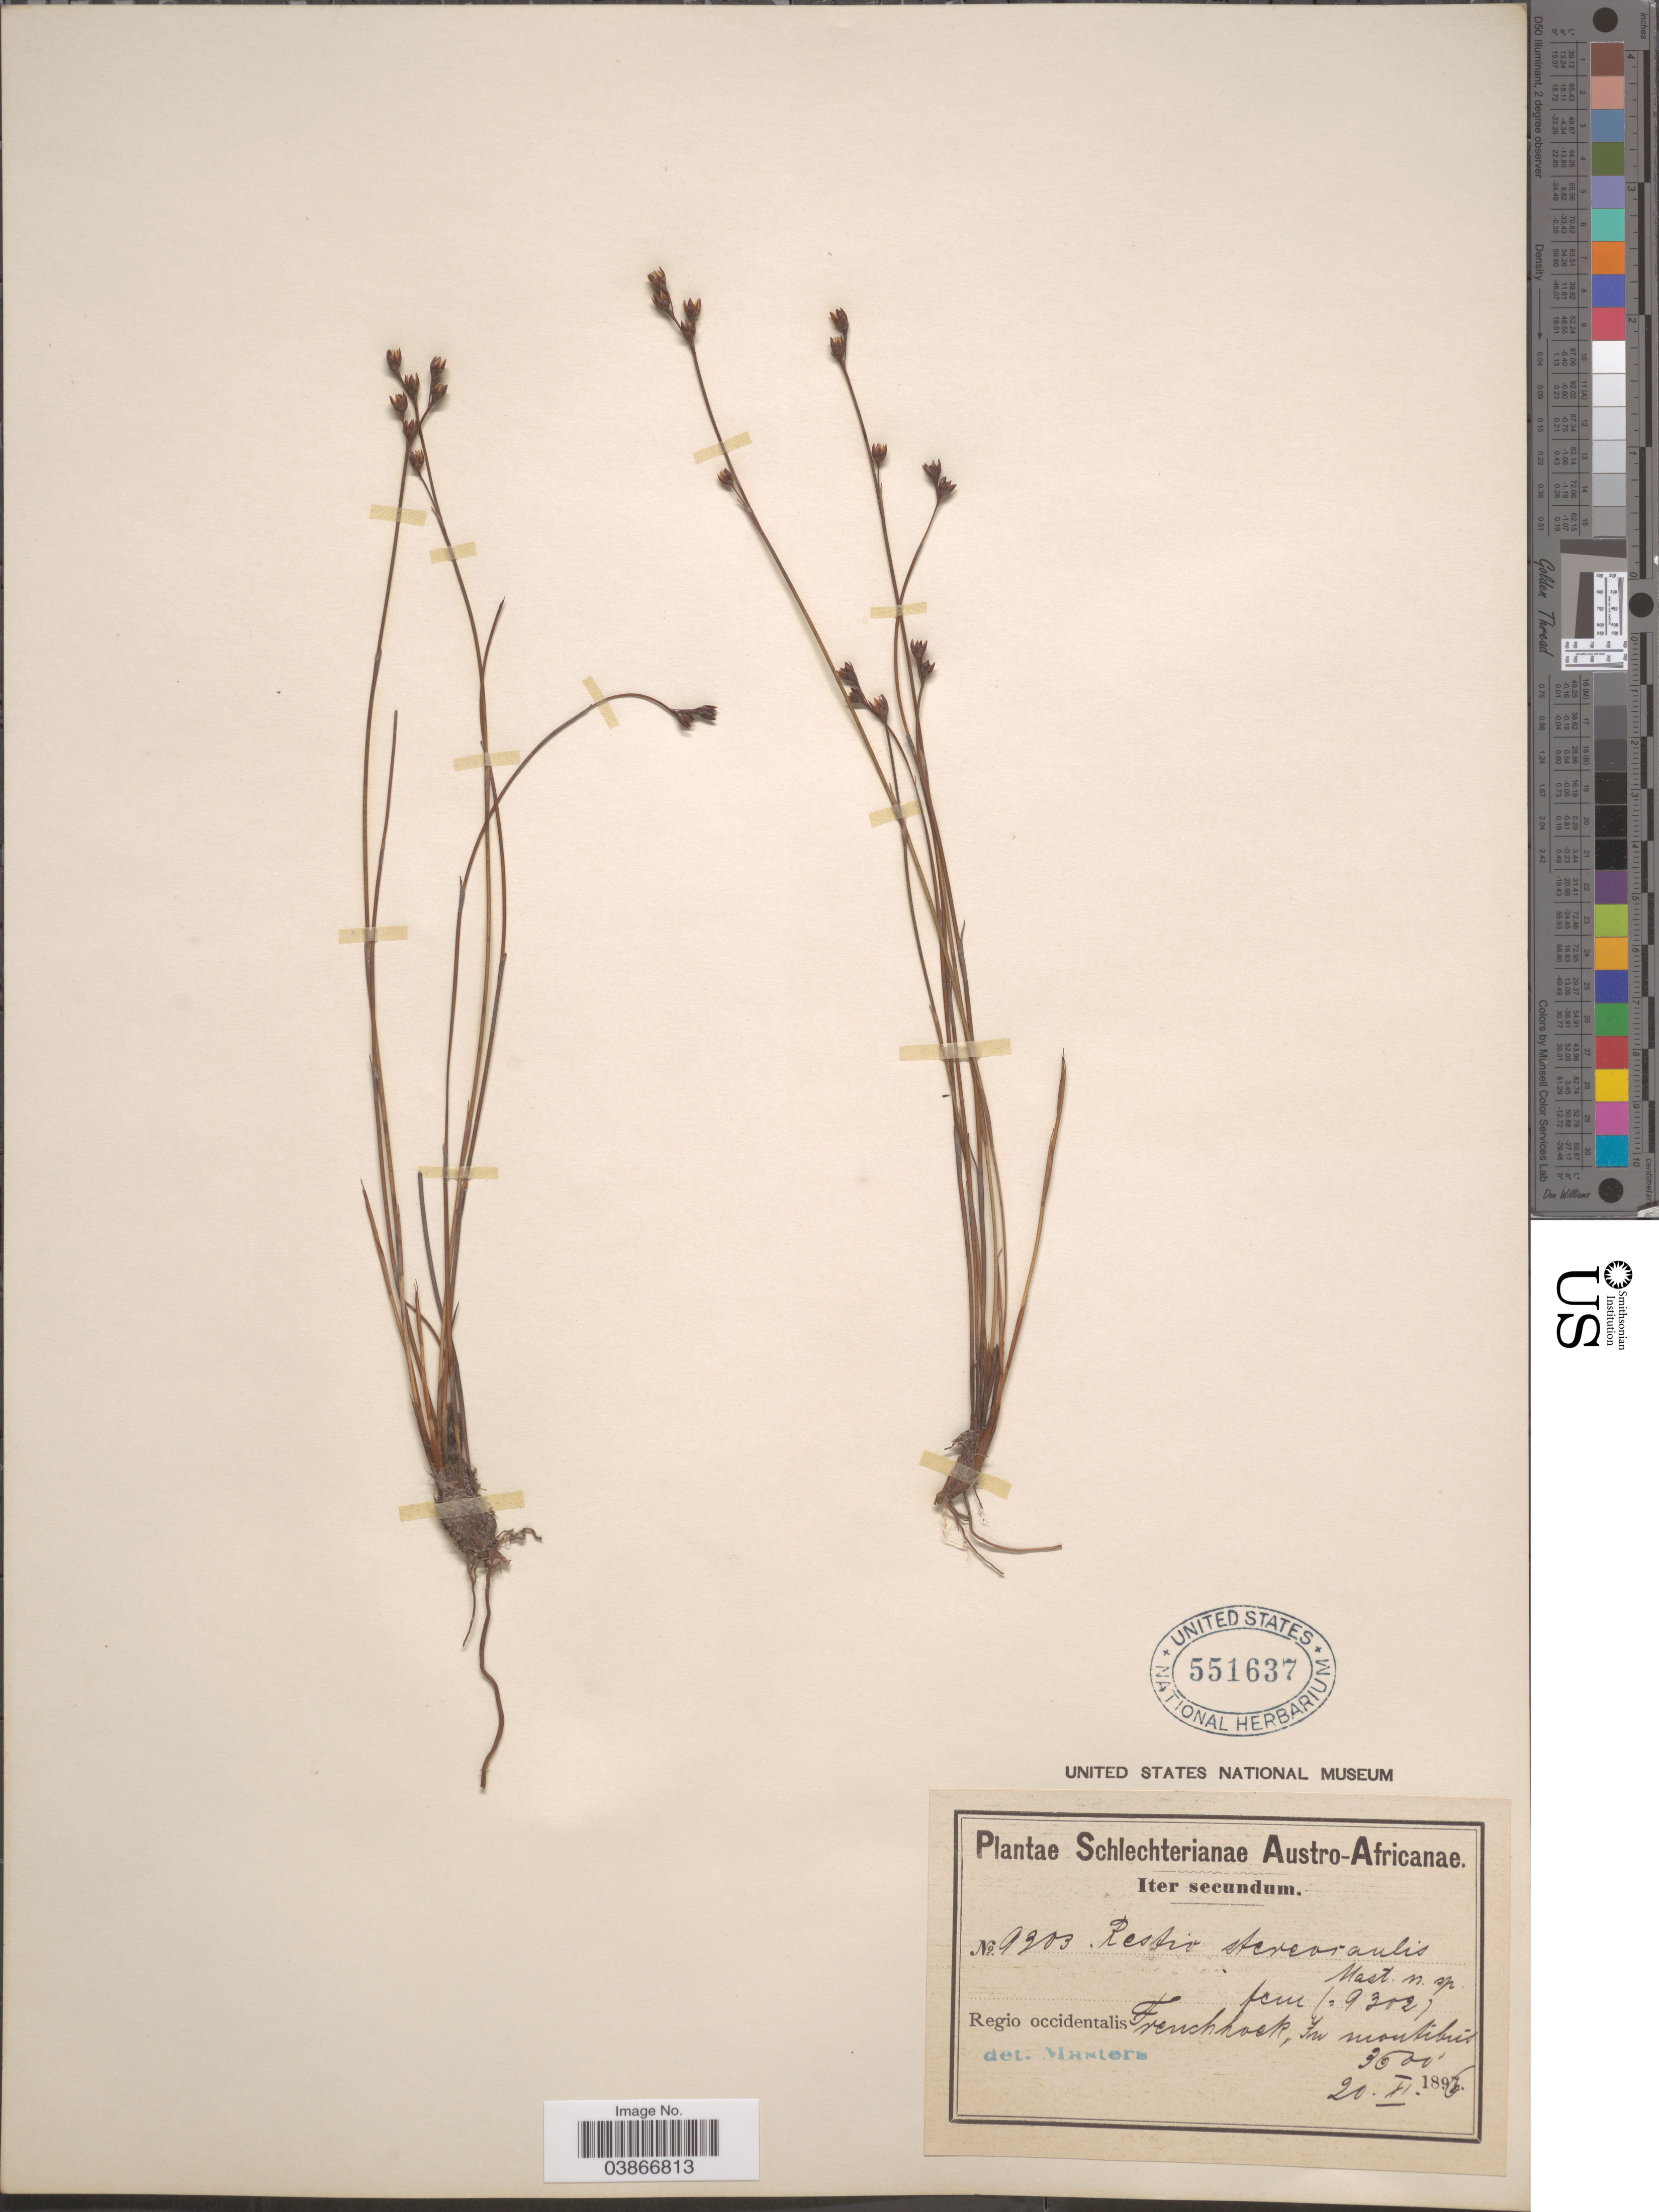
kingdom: Plantae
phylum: Tracheophyta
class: Liliopsida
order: Poales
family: Restionaceae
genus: Restio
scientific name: Restio stereocaulis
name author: Mast.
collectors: Schlechter, --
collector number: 9303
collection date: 1896-11-20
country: South Africa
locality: Austro-Africanæ. Regio occidentalis Frenchhoek, In montibus.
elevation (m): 1097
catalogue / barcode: US 551637